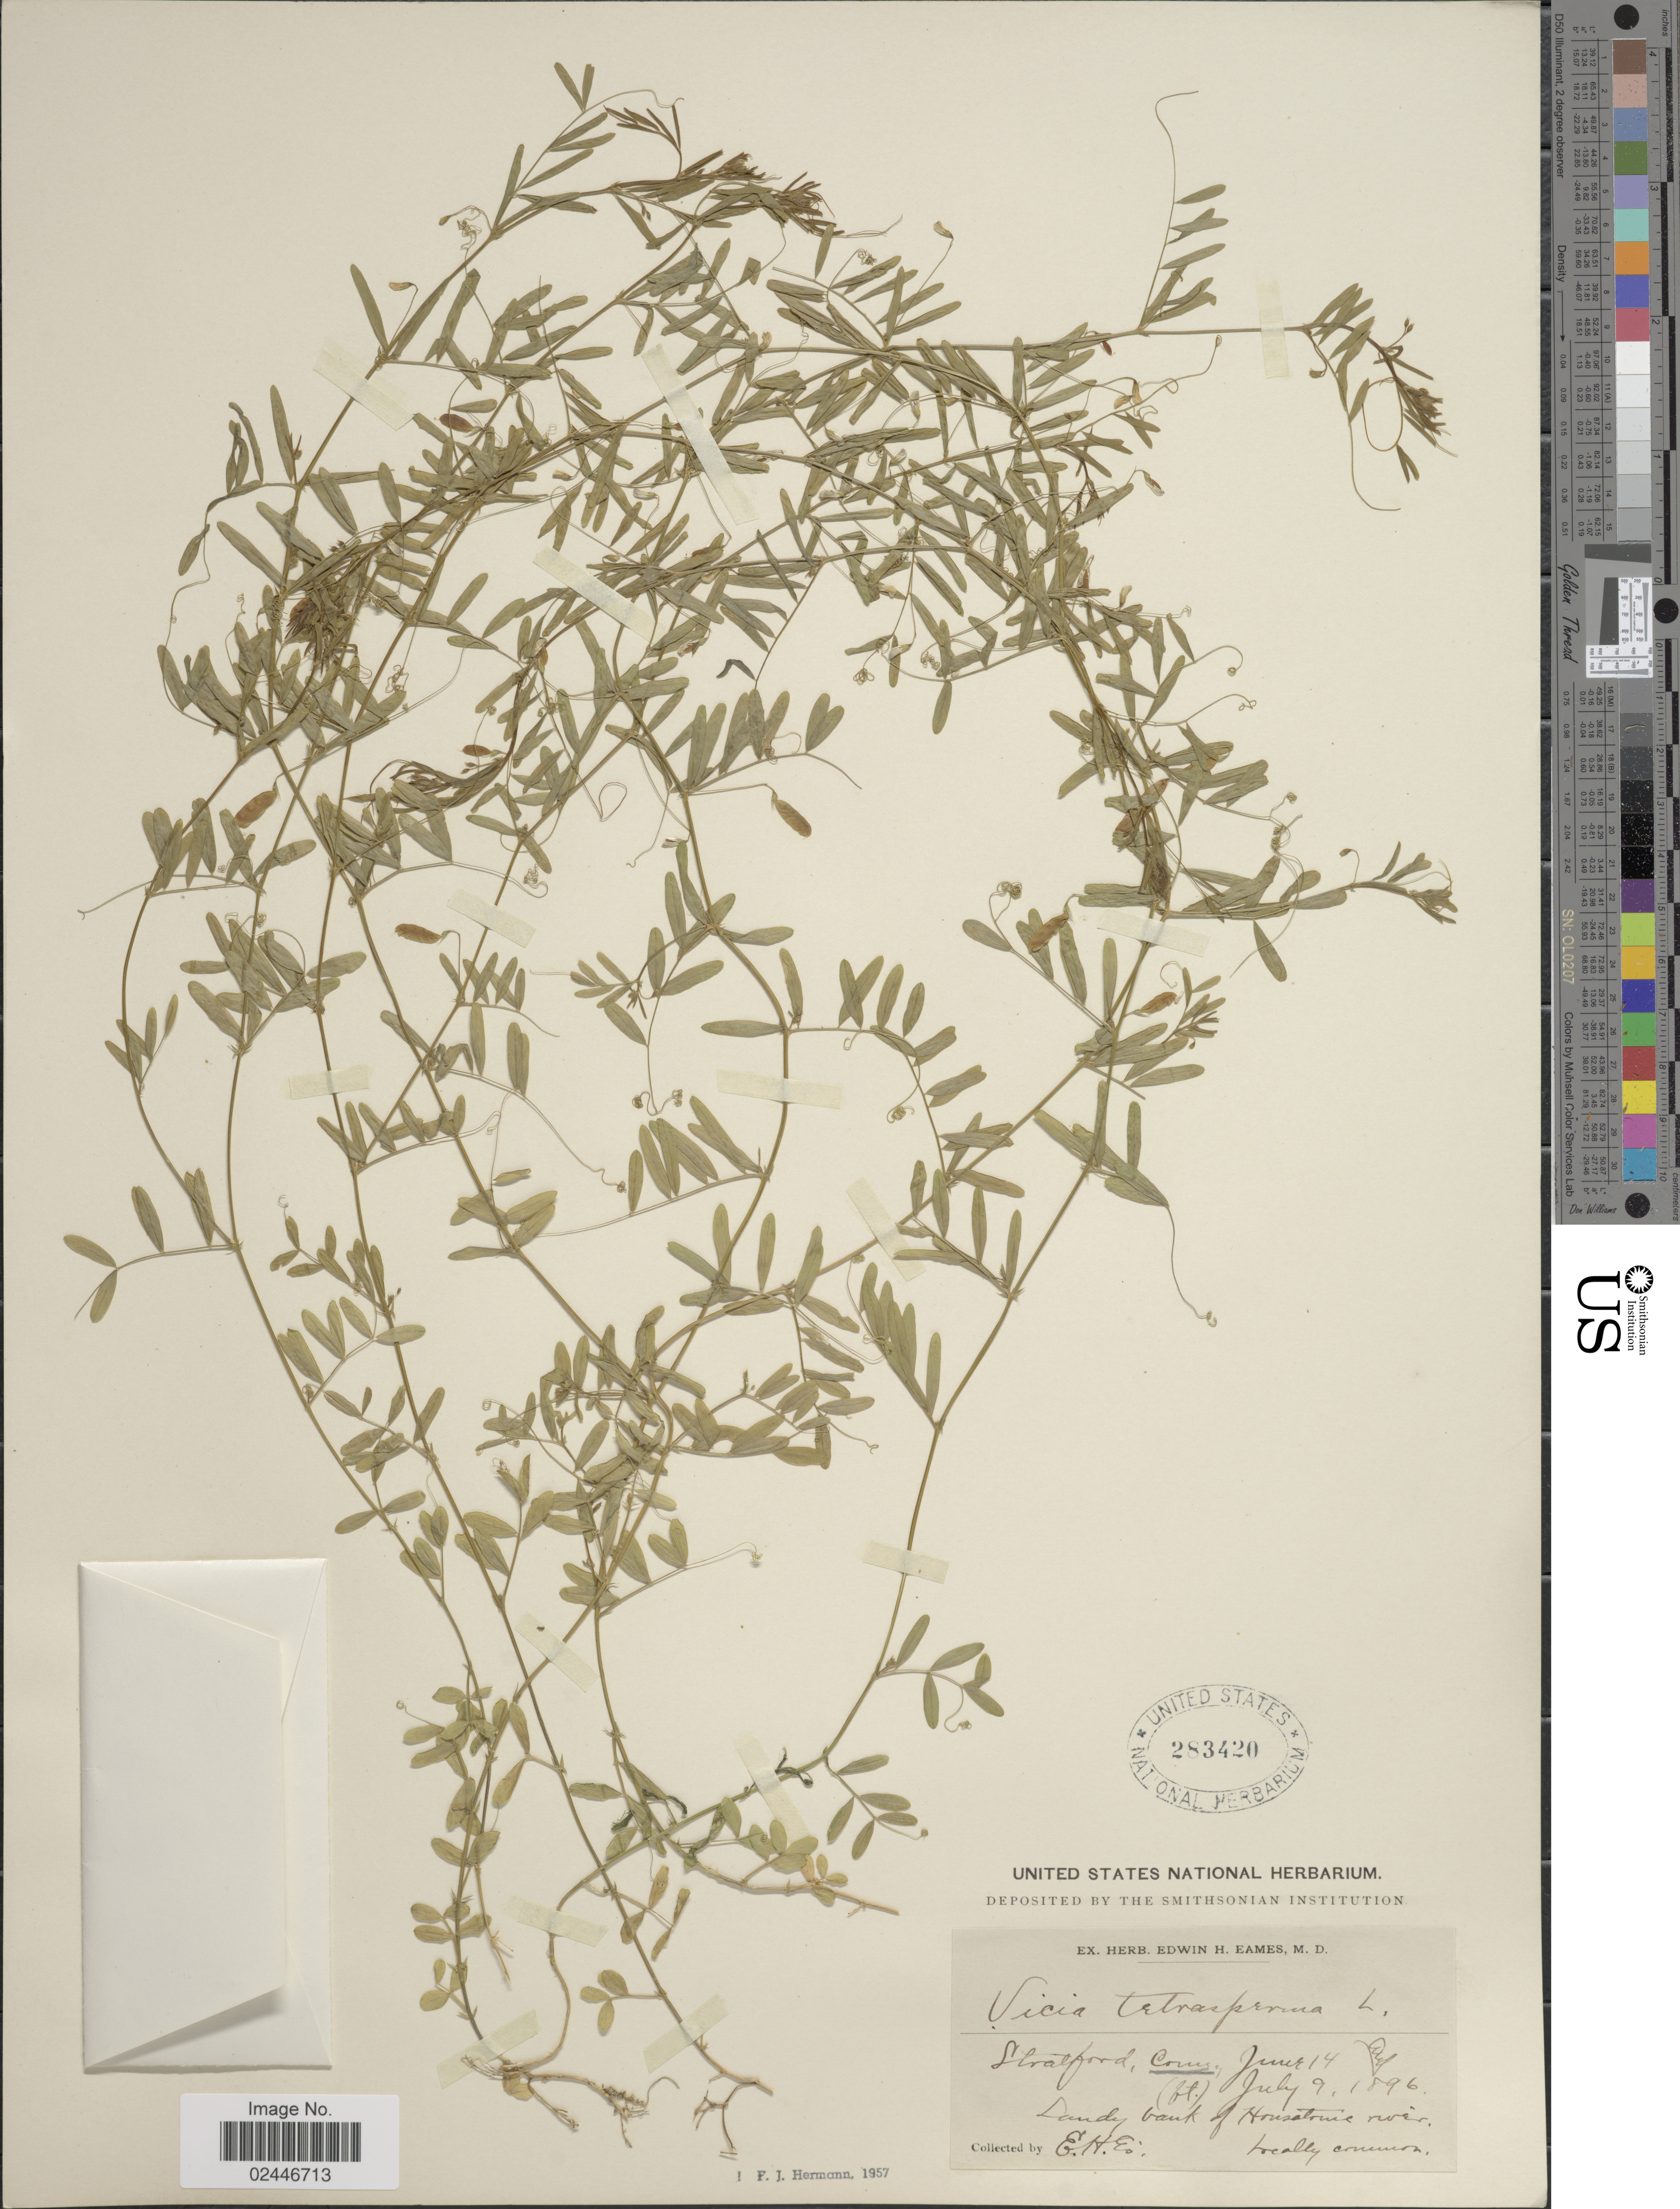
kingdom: Plantae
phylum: Tracheophyta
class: Magnoliopsida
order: Fabales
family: Fabaceae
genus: Vicia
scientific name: Vicia tetrasperma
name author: (L.) Schreb.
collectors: E. H. Eames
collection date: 1896-06-14/1896-07-09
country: United States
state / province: Connecticut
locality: Stratford, sandy bank of Housatonic river.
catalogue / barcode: US 283420